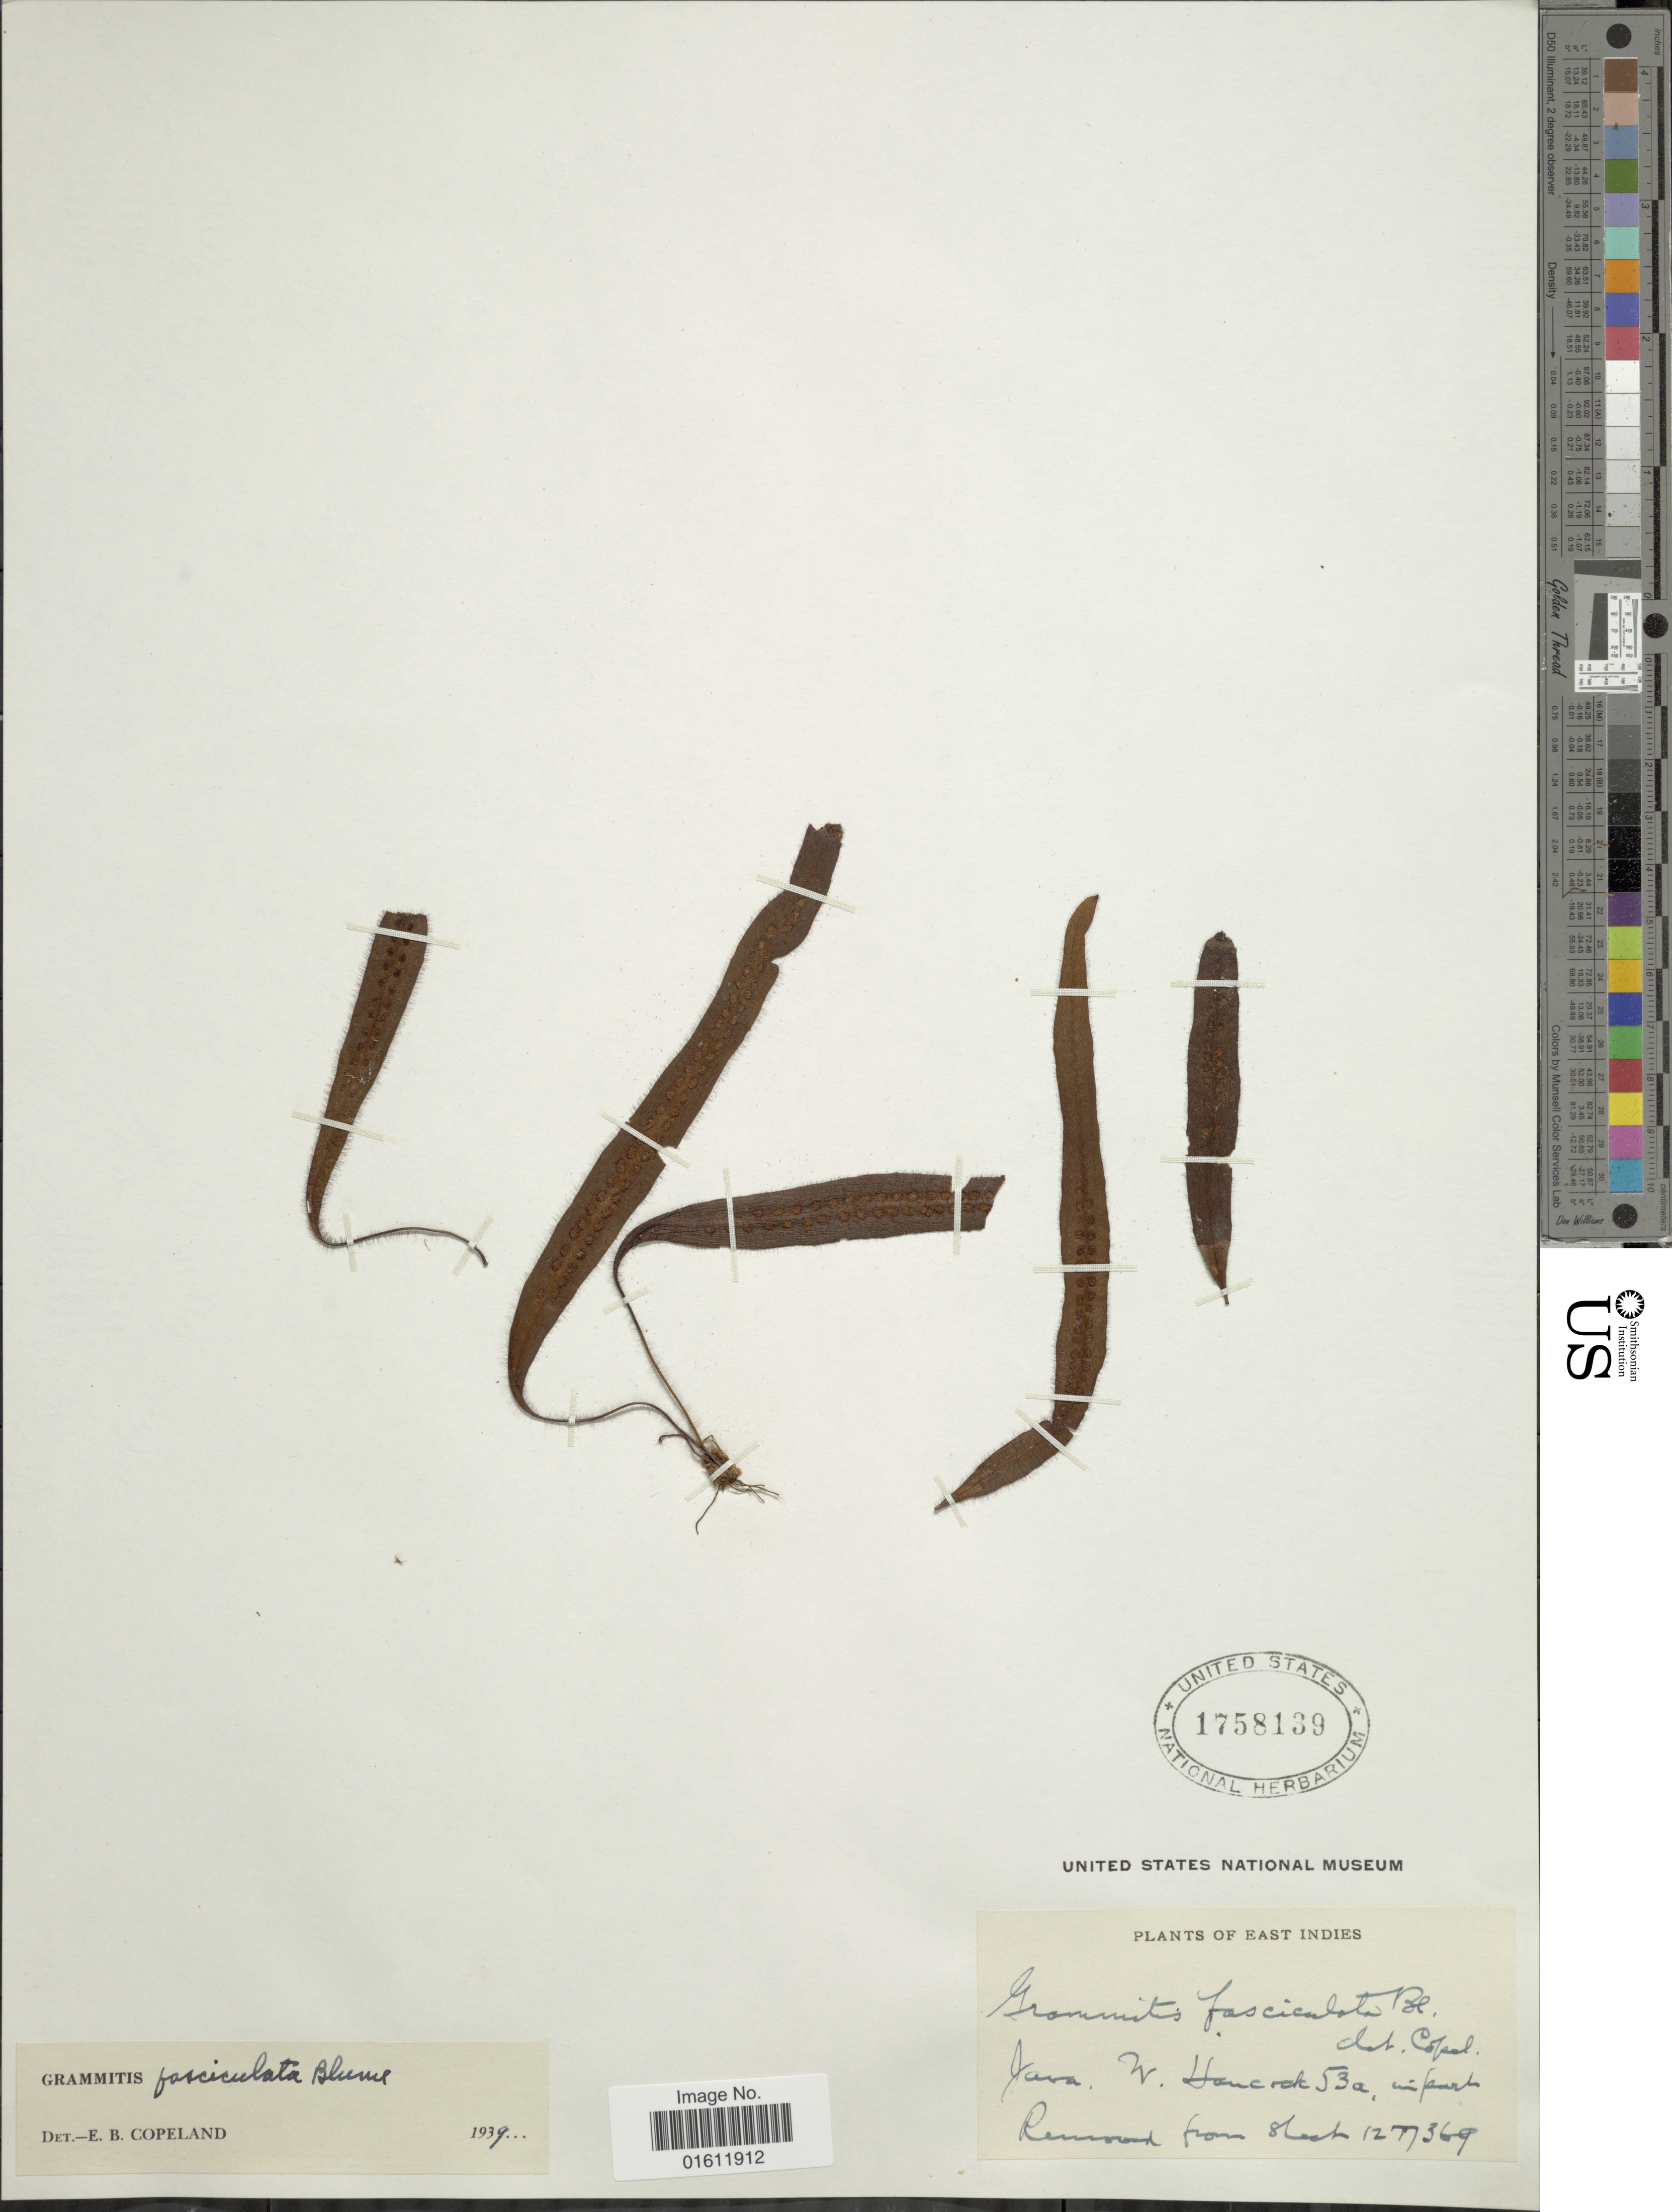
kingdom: Plantae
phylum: Tracheophyta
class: Polypodiopsida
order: Polypodiales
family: Polypodiaceae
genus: Radiogrammitis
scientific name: Radiogrammitis setigera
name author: (Blume) Parris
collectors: W. Hancock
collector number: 53a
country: Indonesia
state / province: Java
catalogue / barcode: US 1758139